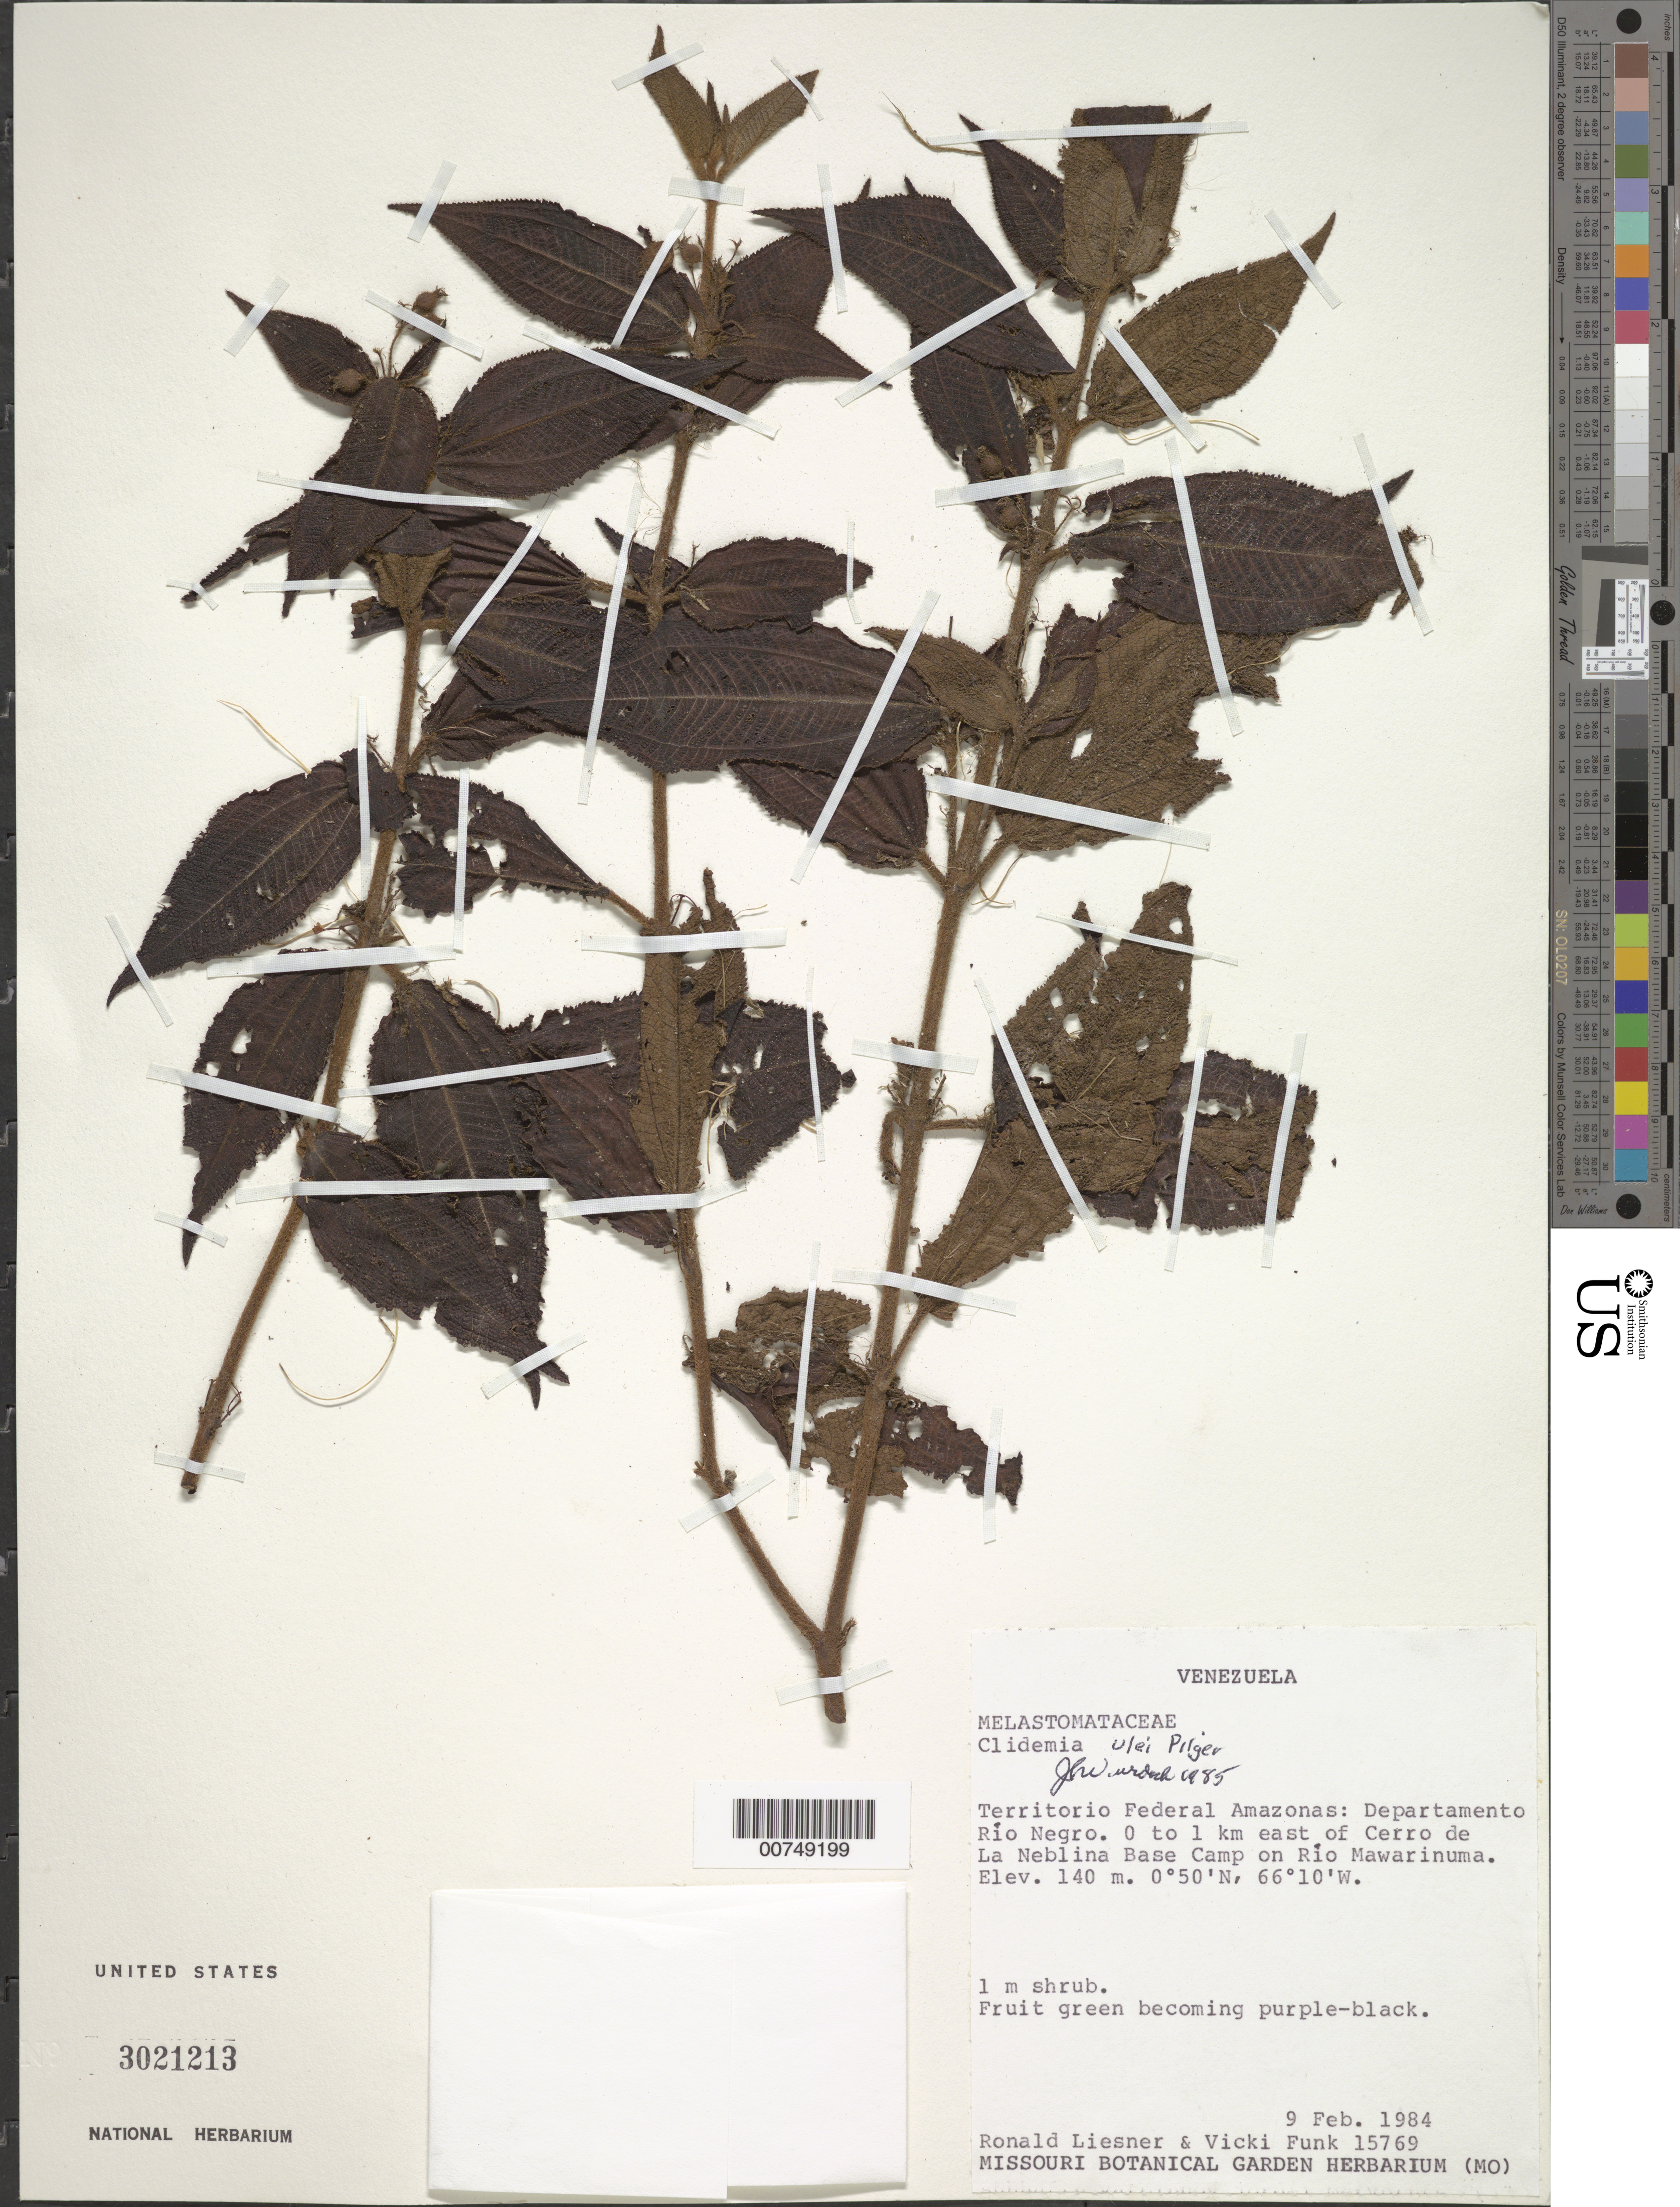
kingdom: Plantae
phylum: Tracheophyta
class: Magnoliopsida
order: Myrtales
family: Melastomataceae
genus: Clidemia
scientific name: Clidemia ulei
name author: Pilg.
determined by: Wurdack, John J., (US), US (UNITED STATES)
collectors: R. L. Liesner & V. Funk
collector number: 15769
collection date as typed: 9-Feb-84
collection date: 1984-02-09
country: Venezuela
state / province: Amazonas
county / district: Río Negro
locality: Río Mawarinuma, 0-1 km E of Cerro de La Neblina Base Camp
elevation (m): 140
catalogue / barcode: US 3021213